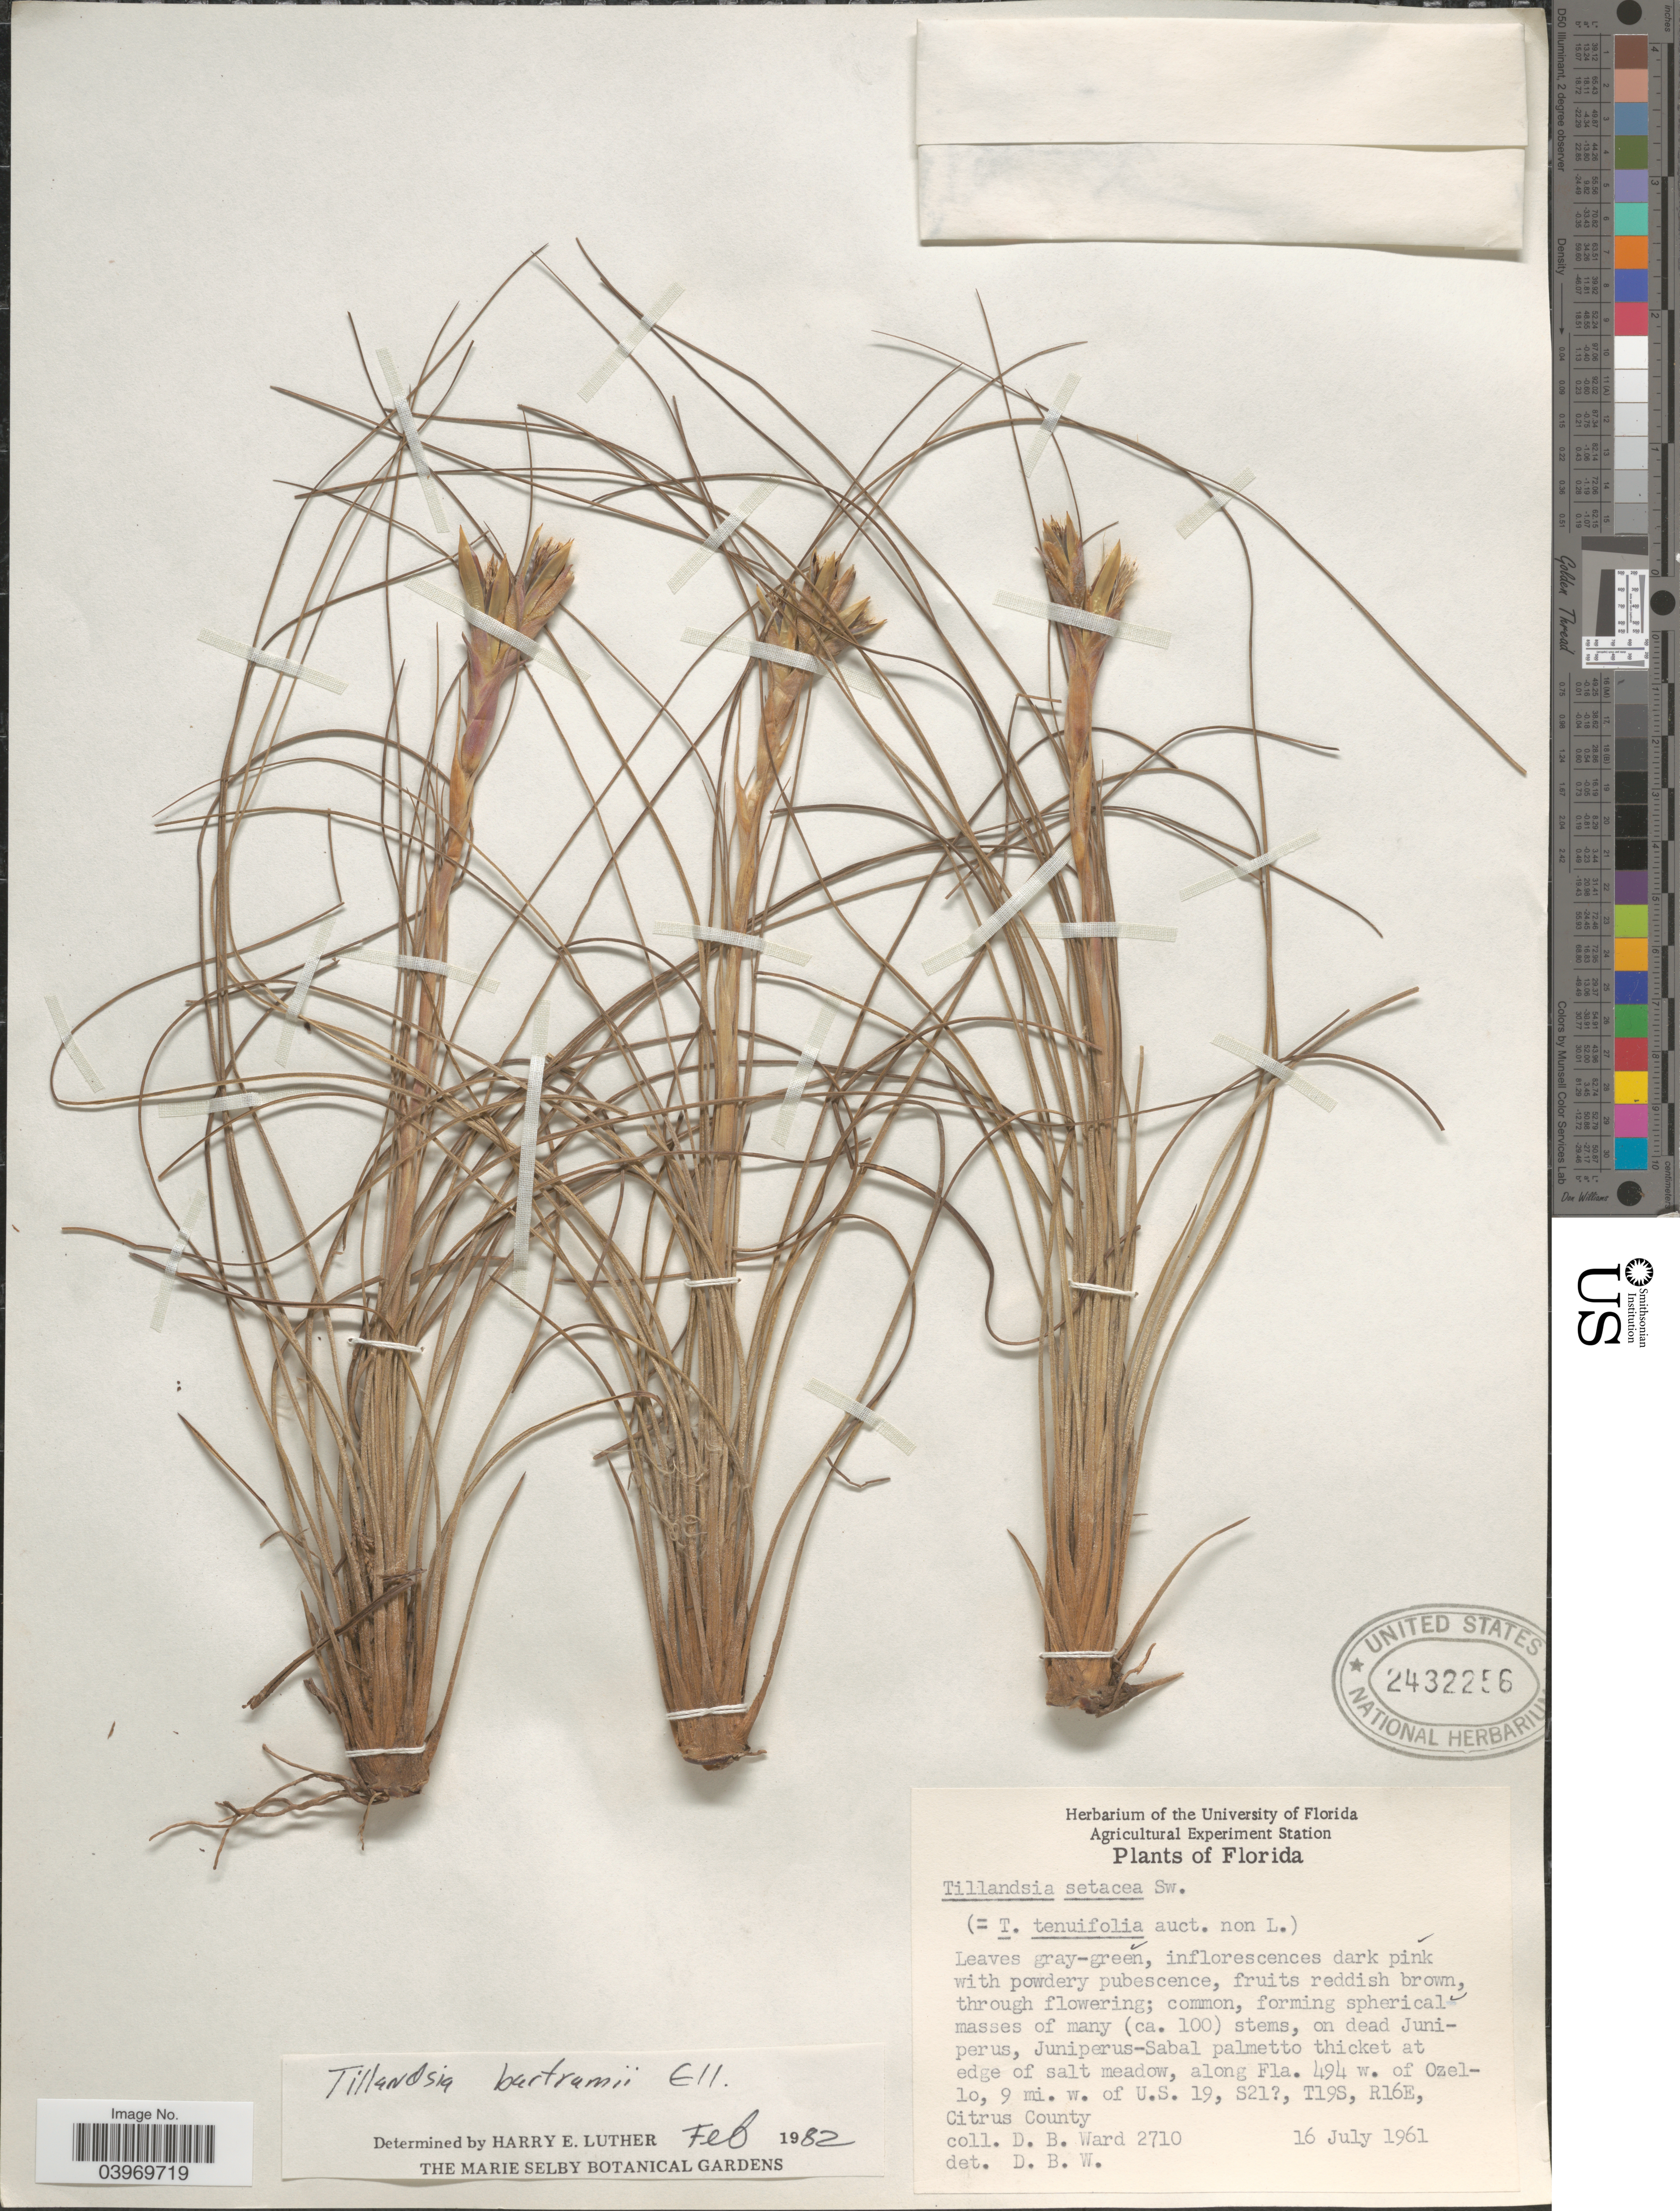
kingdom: Plantae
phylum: Tracheophyta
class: Liliopsida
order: Poales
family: Bromeliaceae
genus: Tillandsia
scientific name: Tillandsia bartramii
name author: Elliott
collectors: D. B. Ward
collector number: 2710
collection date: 1961-07-16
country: United States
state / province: Florida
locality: Along Fla. 494 w. of Ozello, 9 mi. w. of U.S. 19, S21 [unsure placement], T19S, R16E, Citrus County.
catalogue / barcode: US 2432256